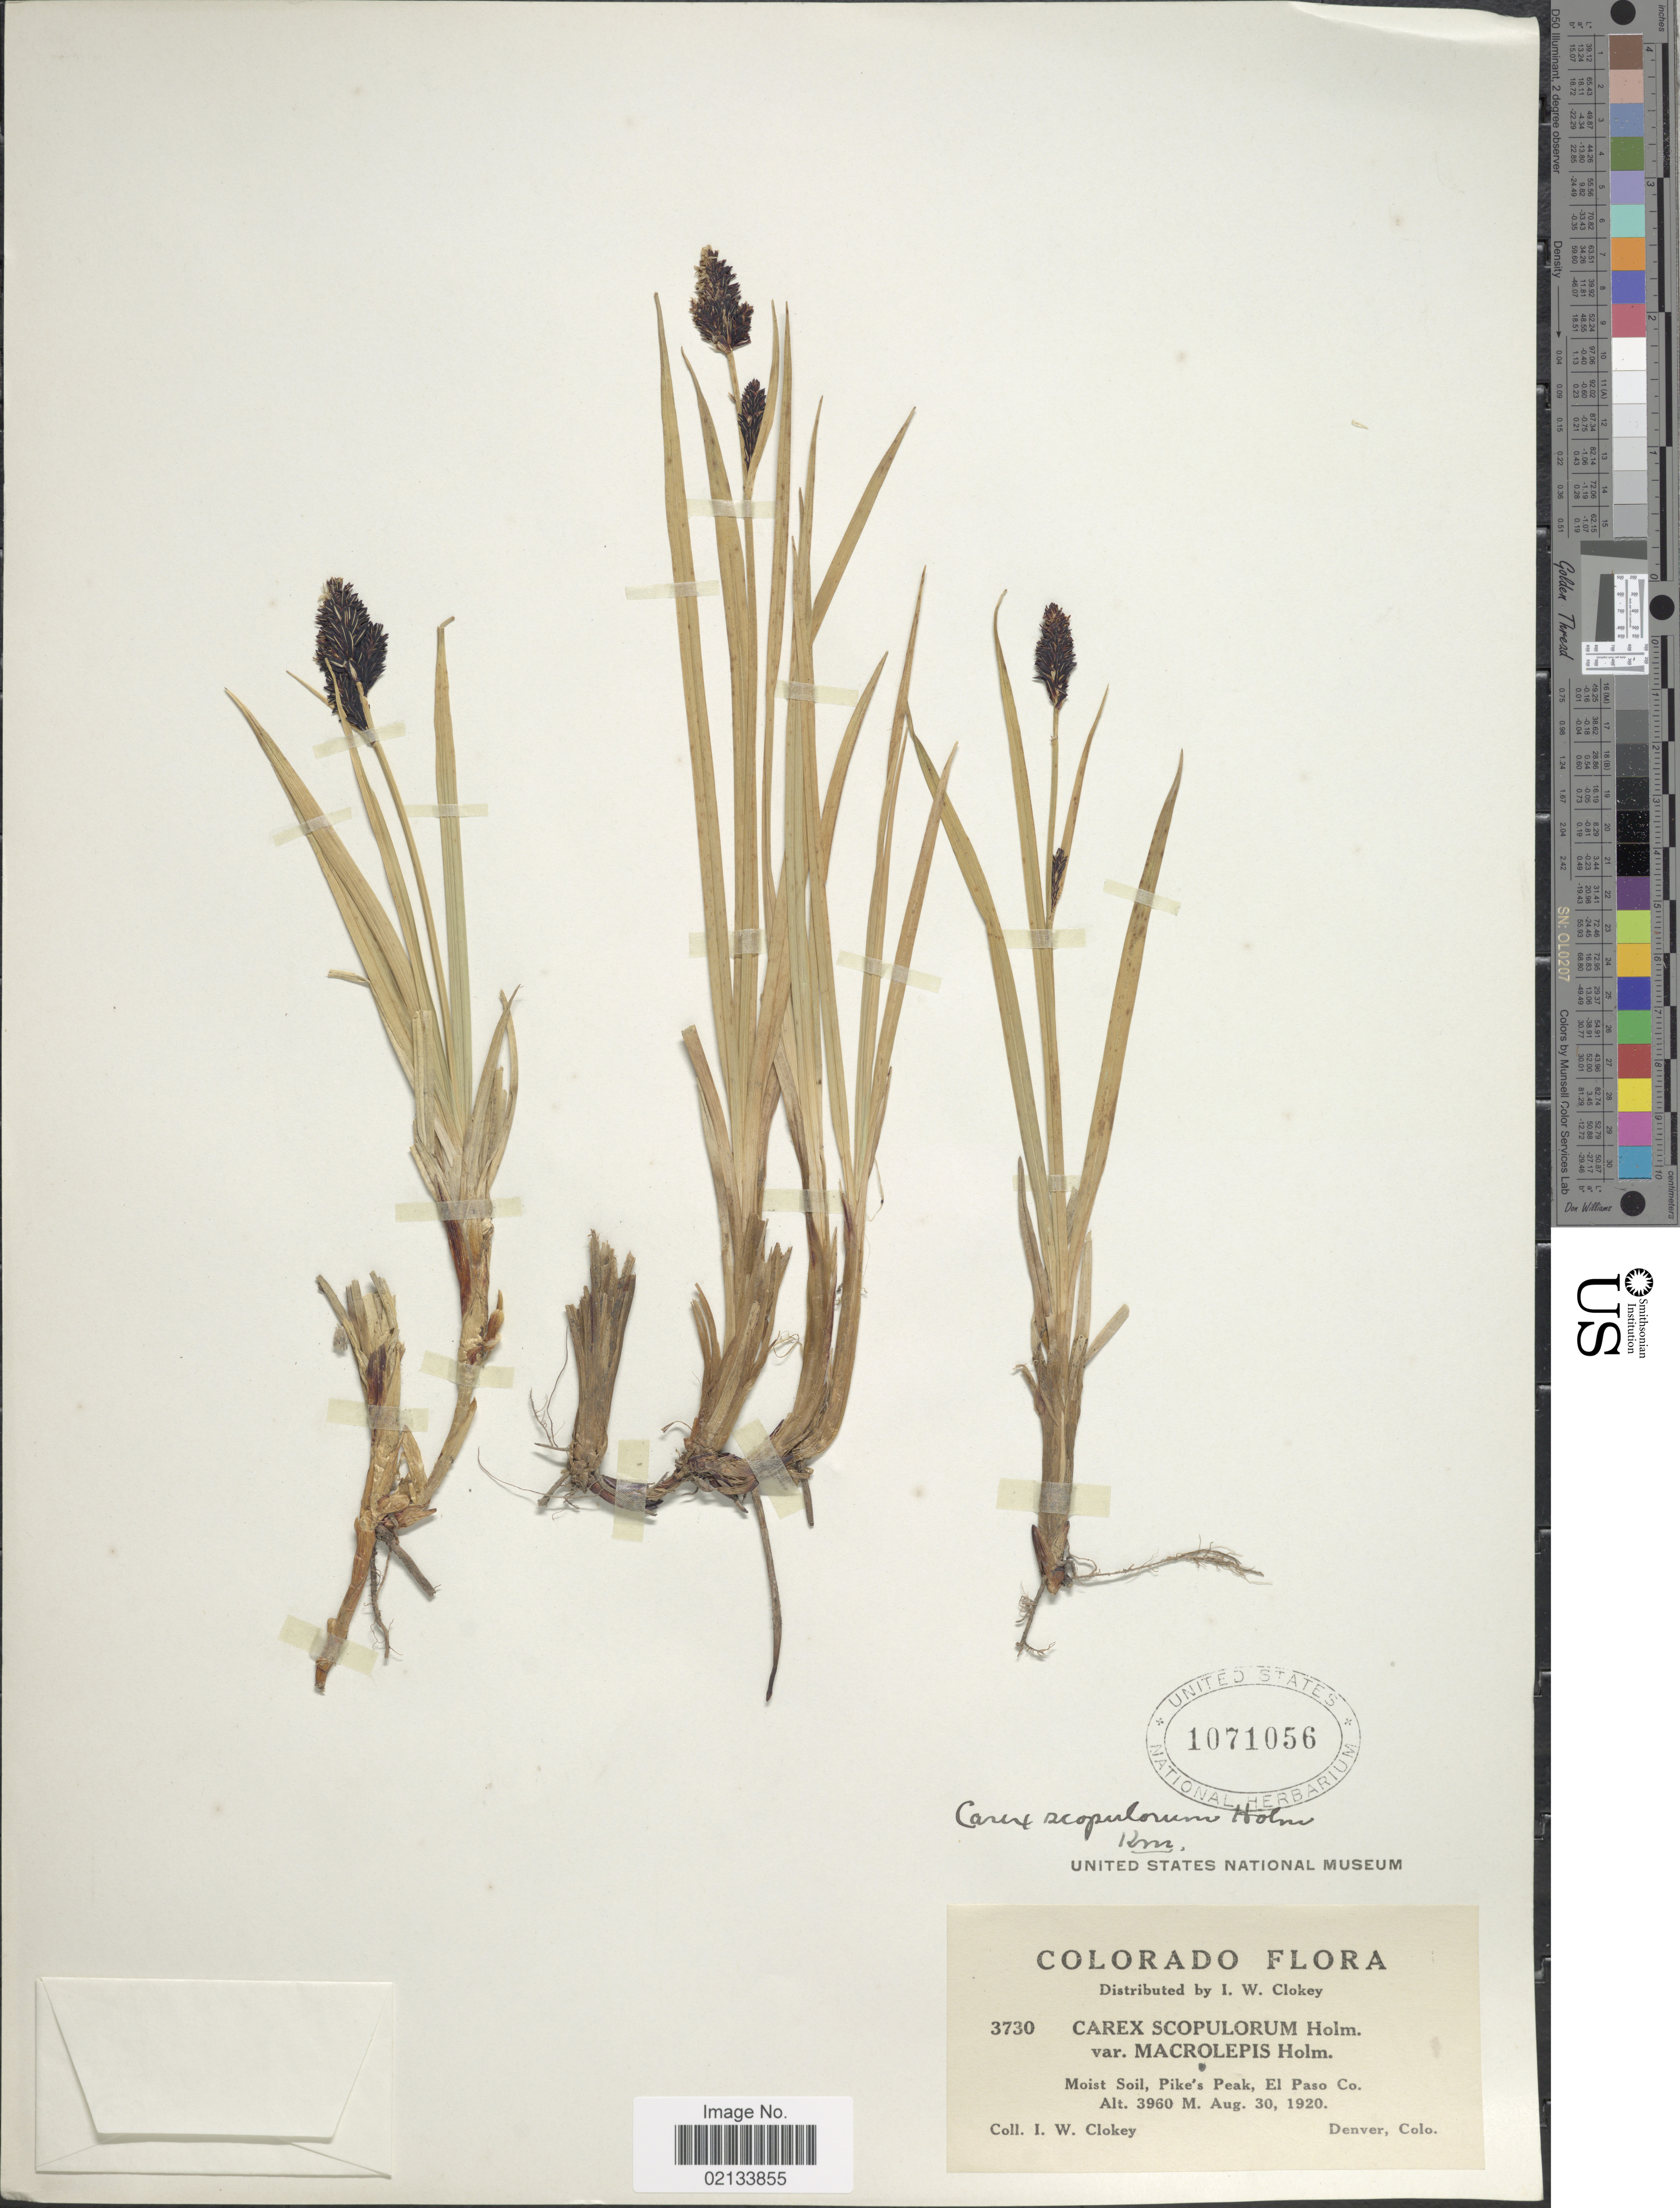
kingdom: Plantae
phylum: Tracheophyta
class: Liliopsida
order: Poales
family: Cyperaceae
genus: Carex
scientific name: Carex scopulorum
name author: Holm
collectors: I. W. Clokey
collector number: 3730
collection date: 1920-08-30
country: United States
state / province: Colorado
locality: Moist soil, Pikes Peak, El Paso Co.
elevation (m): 3960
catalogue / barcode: US 1071056